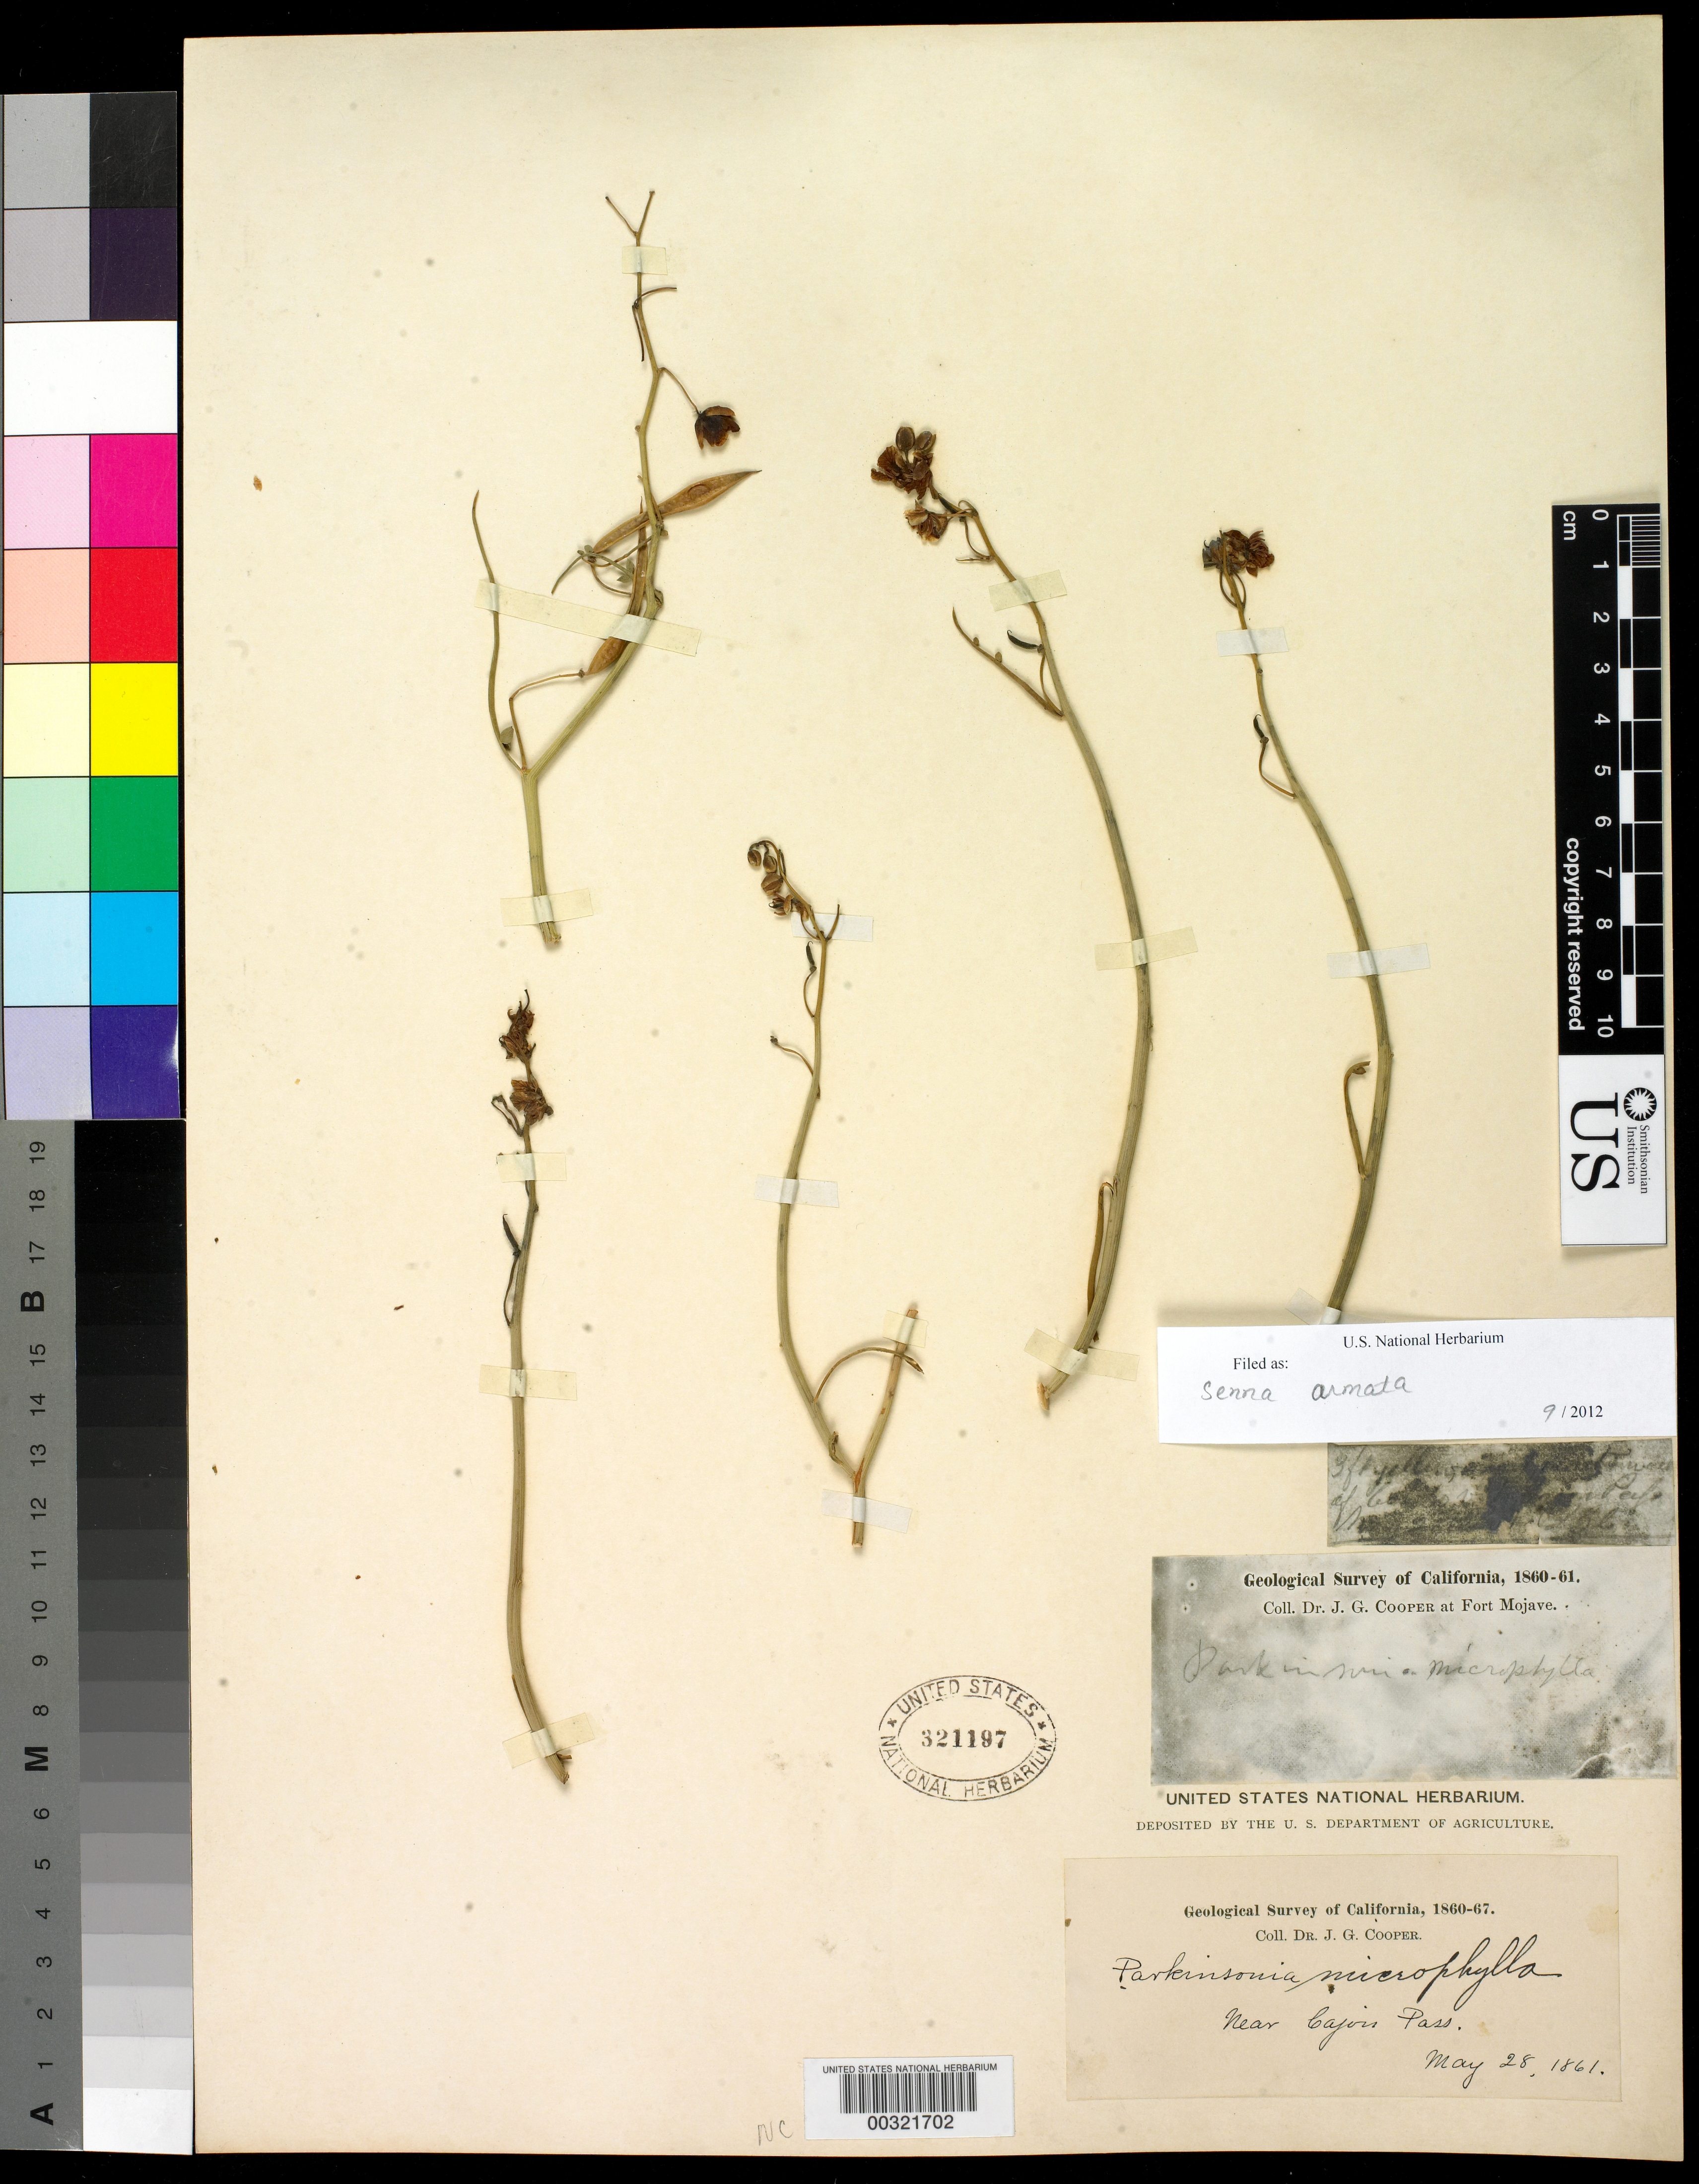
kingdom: Plantae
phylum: Tracheophyta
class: Magnoliopsida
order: Fabales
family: Fabaceae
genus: Senna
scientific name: Senna armata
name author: (S. Watson) H.S. Irwin & Barneby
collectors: J. G. Cooper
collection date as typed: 28 May 1861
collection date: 1861-05-28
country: United States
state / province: California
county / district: San Bernardino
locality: Near cajon pass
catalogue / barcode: US 321197